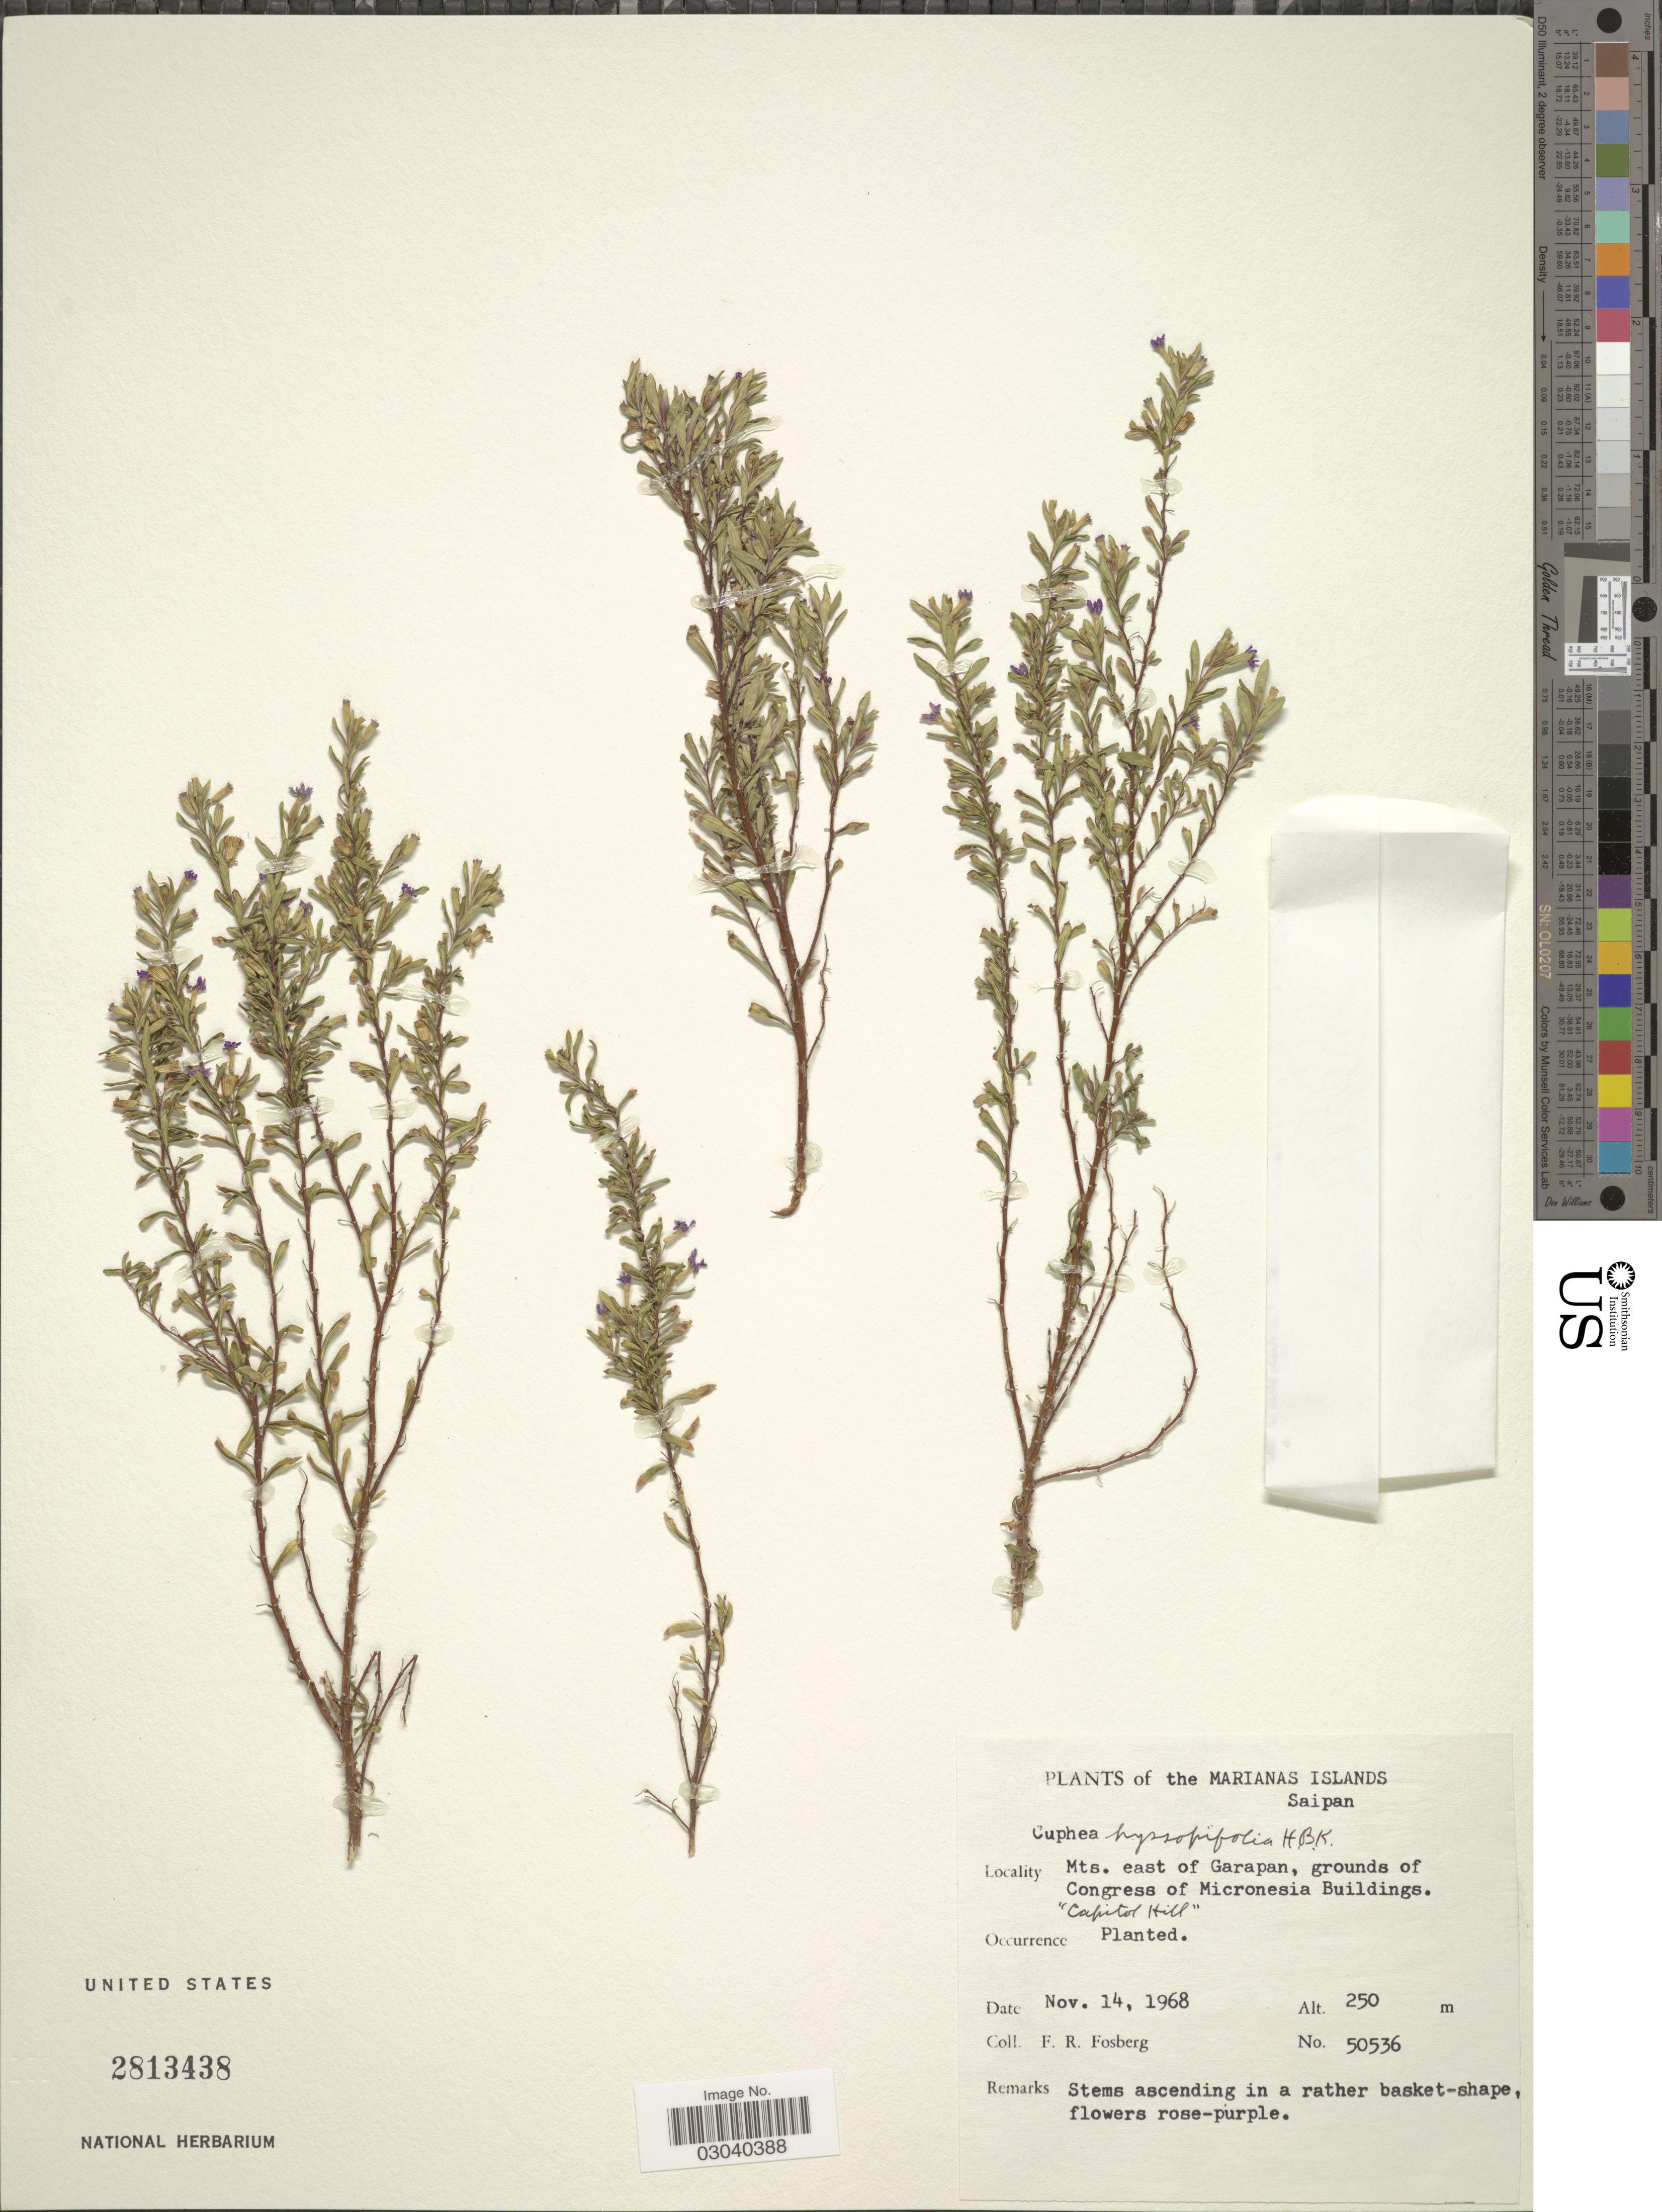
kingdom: Plantae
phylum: Tracheophyta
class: Magnoliopsida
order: Myrtales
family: Lythraceae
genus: Cuphea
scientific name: Cuphea hyssopifolia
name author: Kunth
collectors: F. R. Fosberg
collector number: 50536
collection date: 1968-11-14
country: Northern Mariana Islands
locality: Mts. east of Garapan, grounds of Congress of Micronesia Buildings ("Capitol Hill"), Saipan, Marianas Islands.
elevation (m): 250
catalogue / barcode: US 2813438